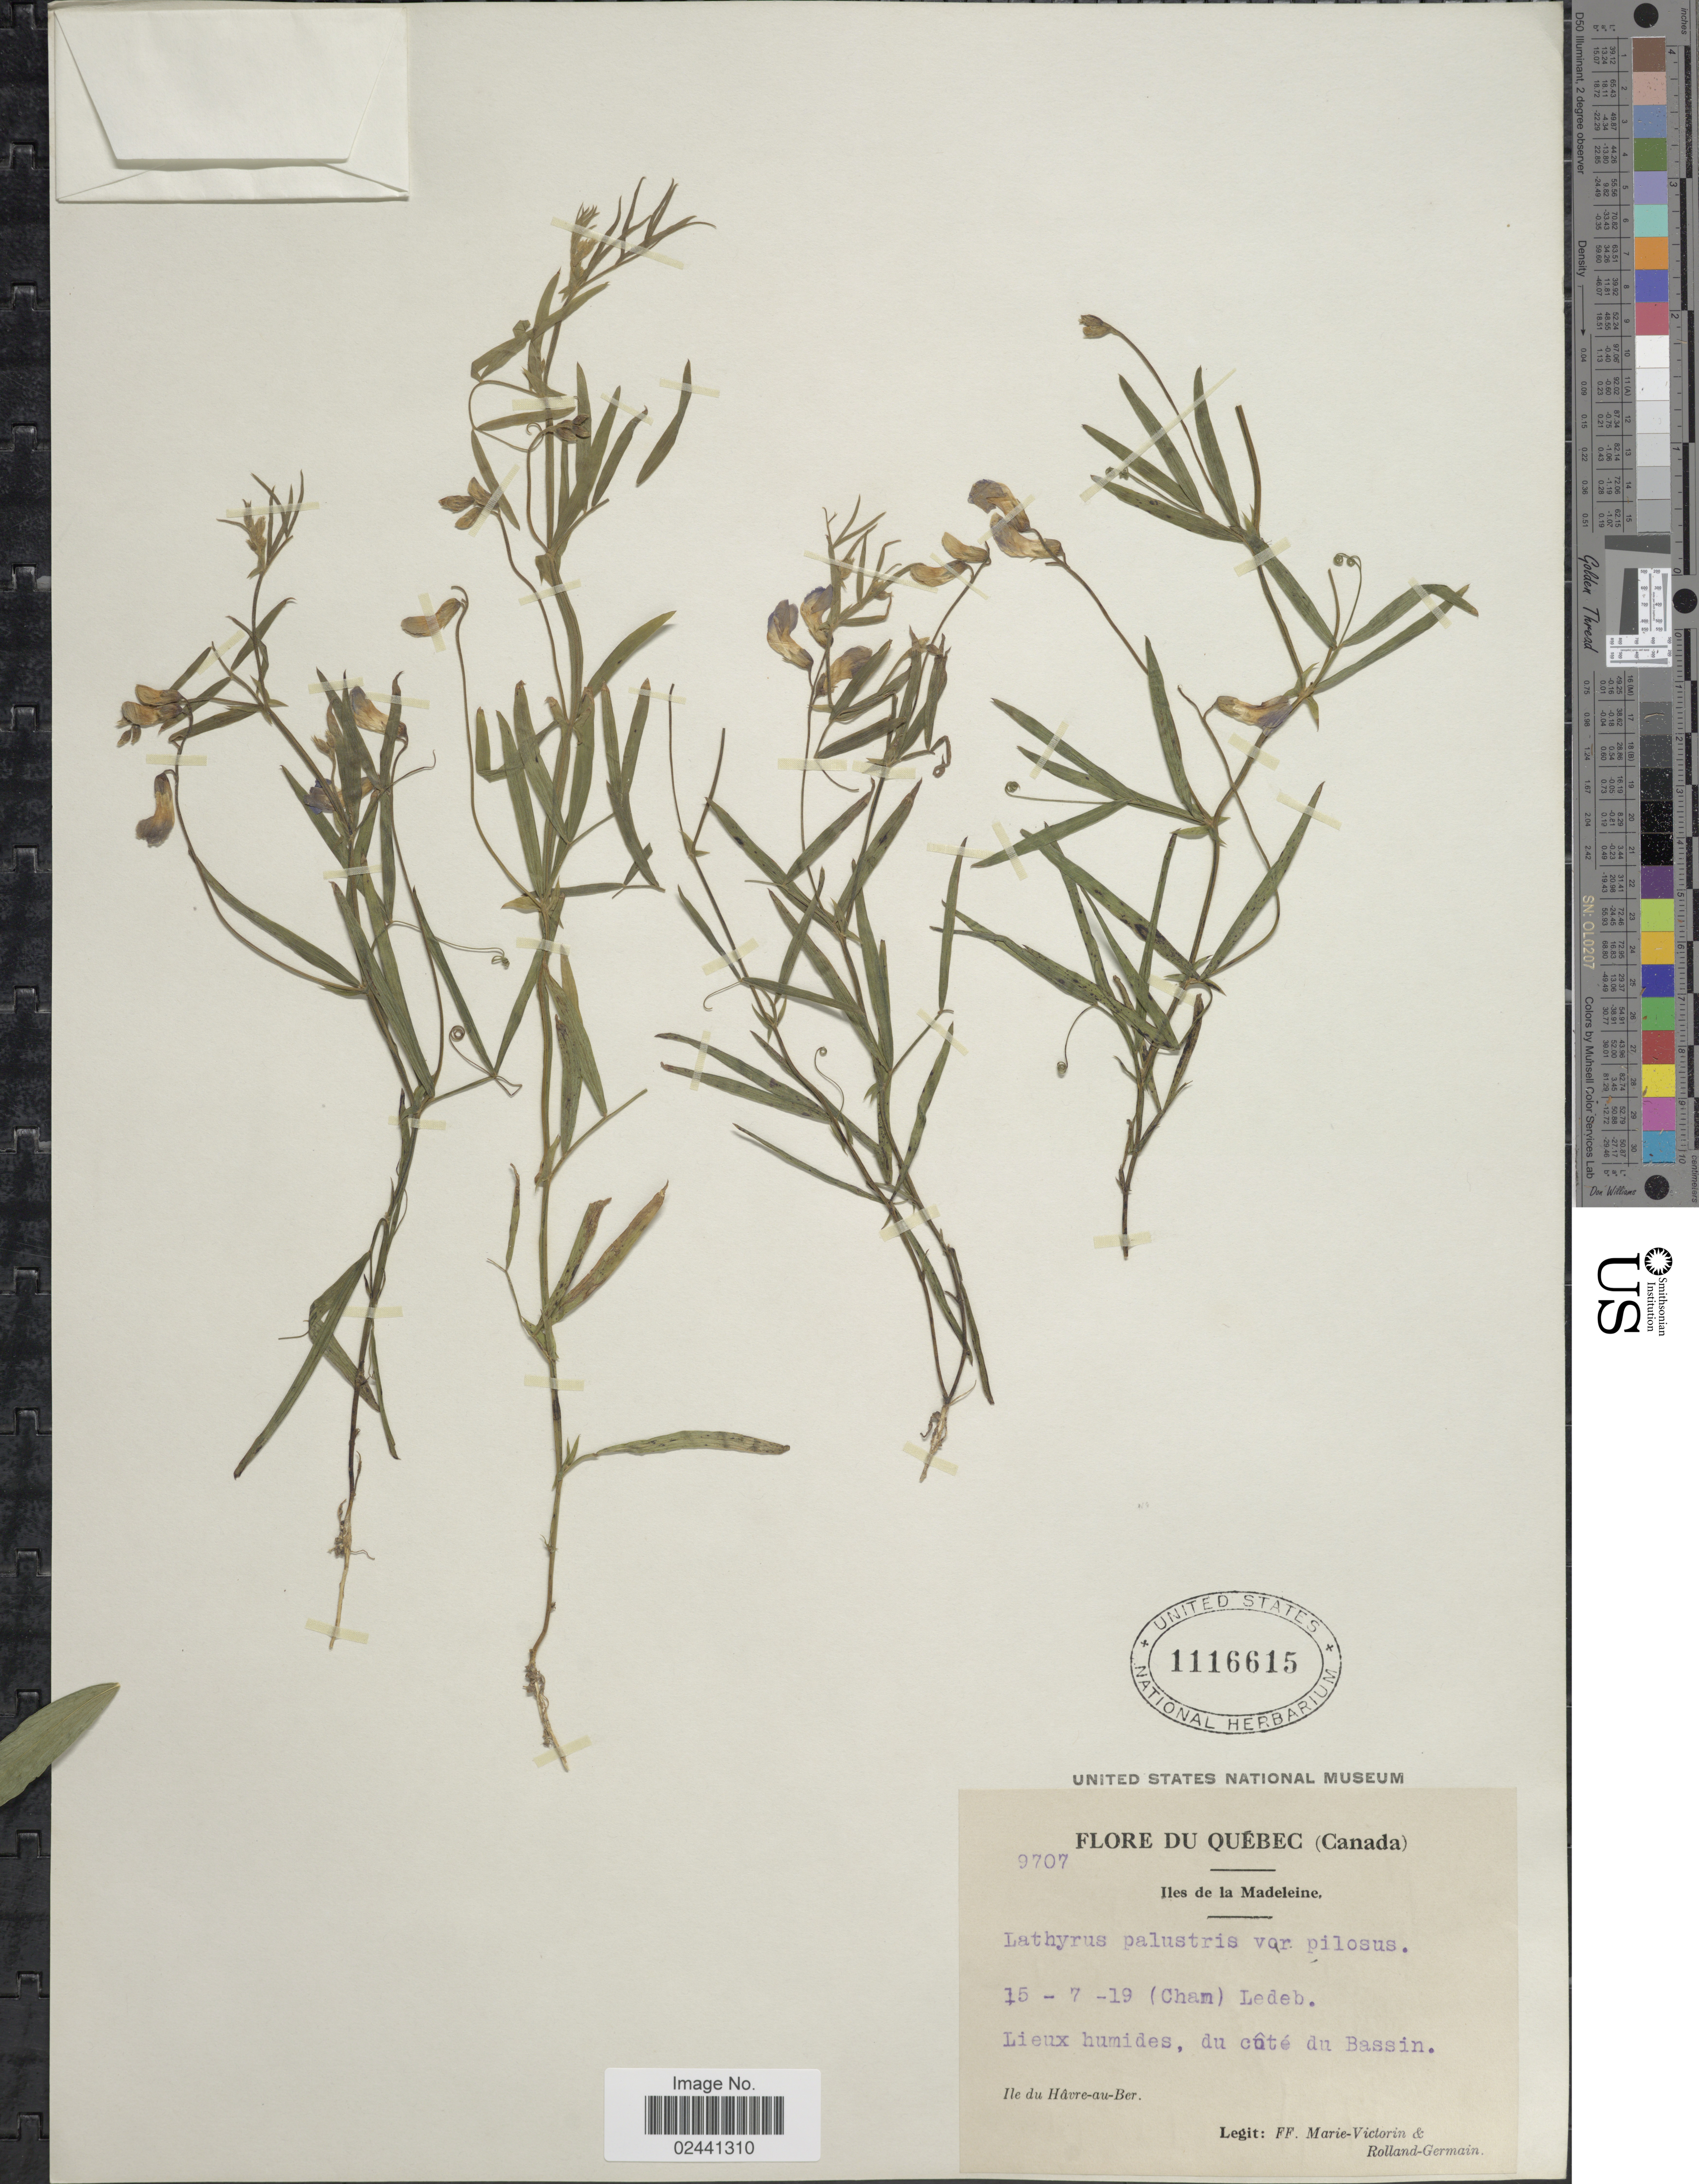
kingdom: Plantae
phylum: Tracheophyta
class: Magnoliopsida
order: Fabales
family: Fabaceae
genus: Lathyrus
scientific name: Lathyrus palustris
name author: L.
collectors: F. Marie-Victorin & Rolland-Germain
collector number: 9707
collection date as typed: Transcribed d/m/y: 15/7/19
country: Canada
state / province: Quebec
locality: Iles de la Madeleine, Lieux humides, du cute du Bassin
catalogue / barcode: US 1116615